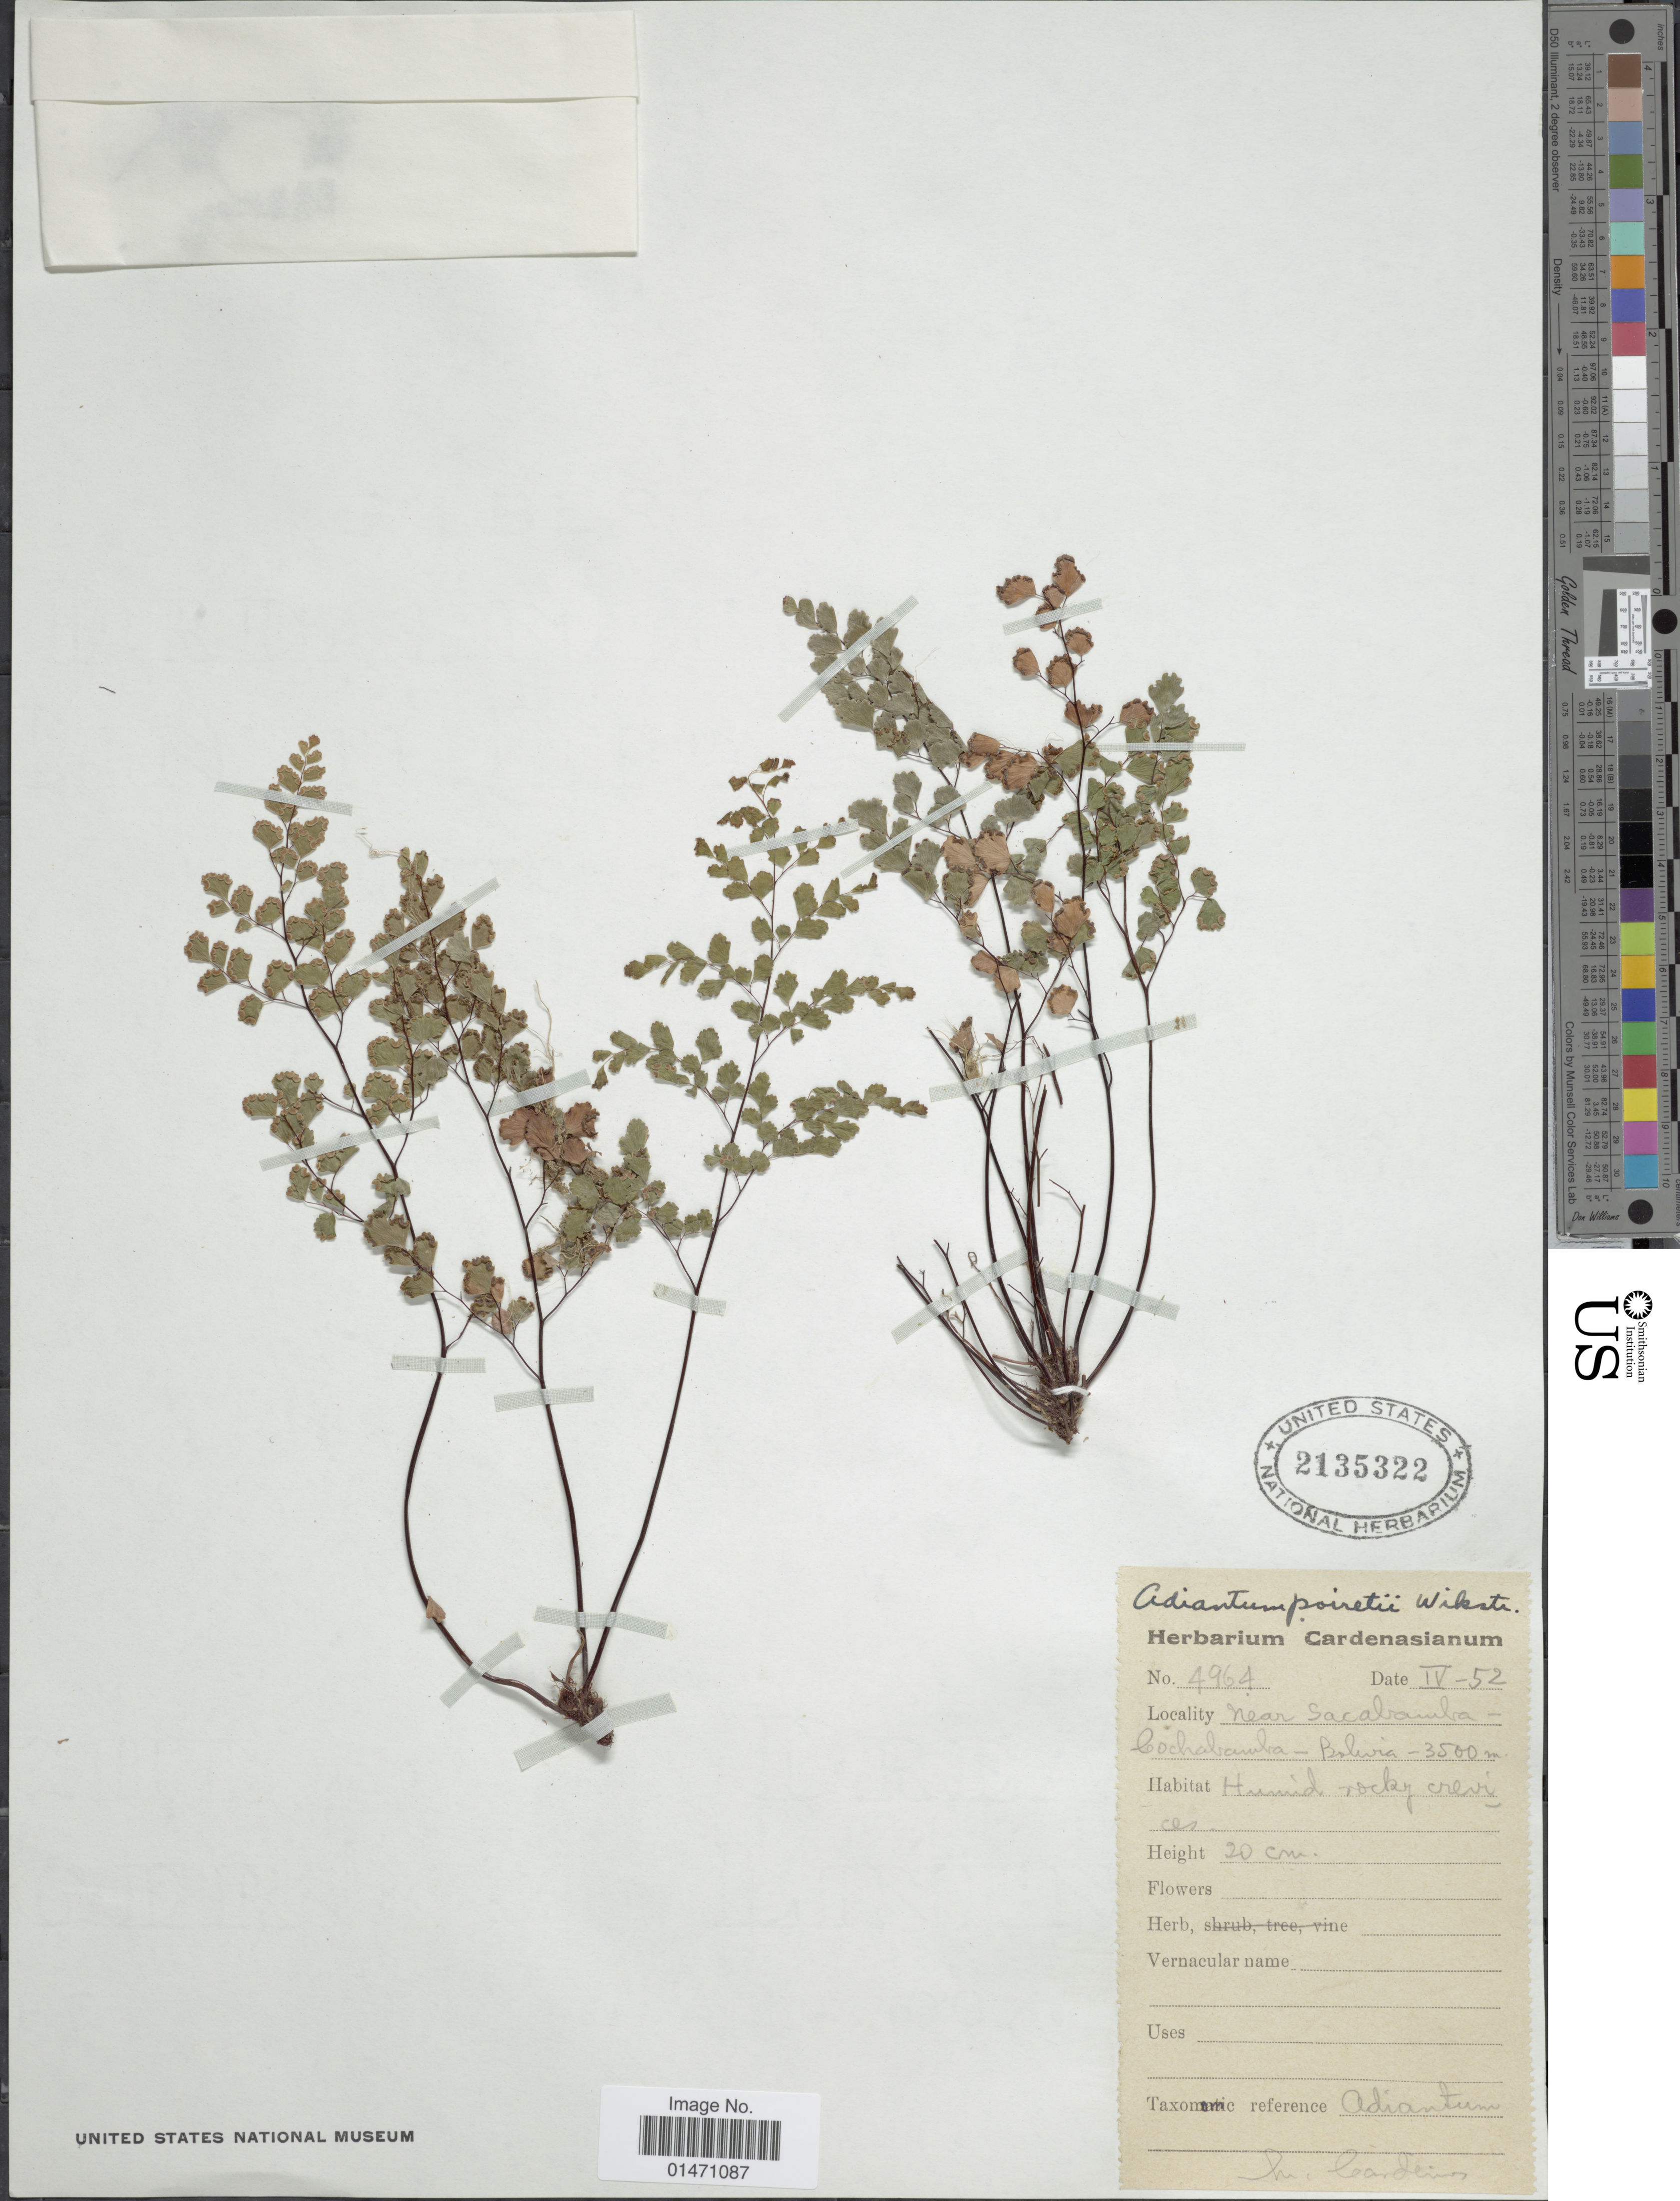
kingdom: Plantae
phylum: Tracheophyta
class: Polypodiopsida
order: Polypodiales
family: Pteridaceae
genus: Adiantum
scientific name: Adiantum poiretii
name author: Wikstr.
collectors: Herbarium Cardenasianum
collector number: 4964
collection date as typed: Transcribed d/m/y: /4/52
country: Bolivia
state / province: Cochabamba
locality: Near Sacabamba-Cochabamba-Bolivia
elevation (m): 3500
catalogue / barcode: US 2135322